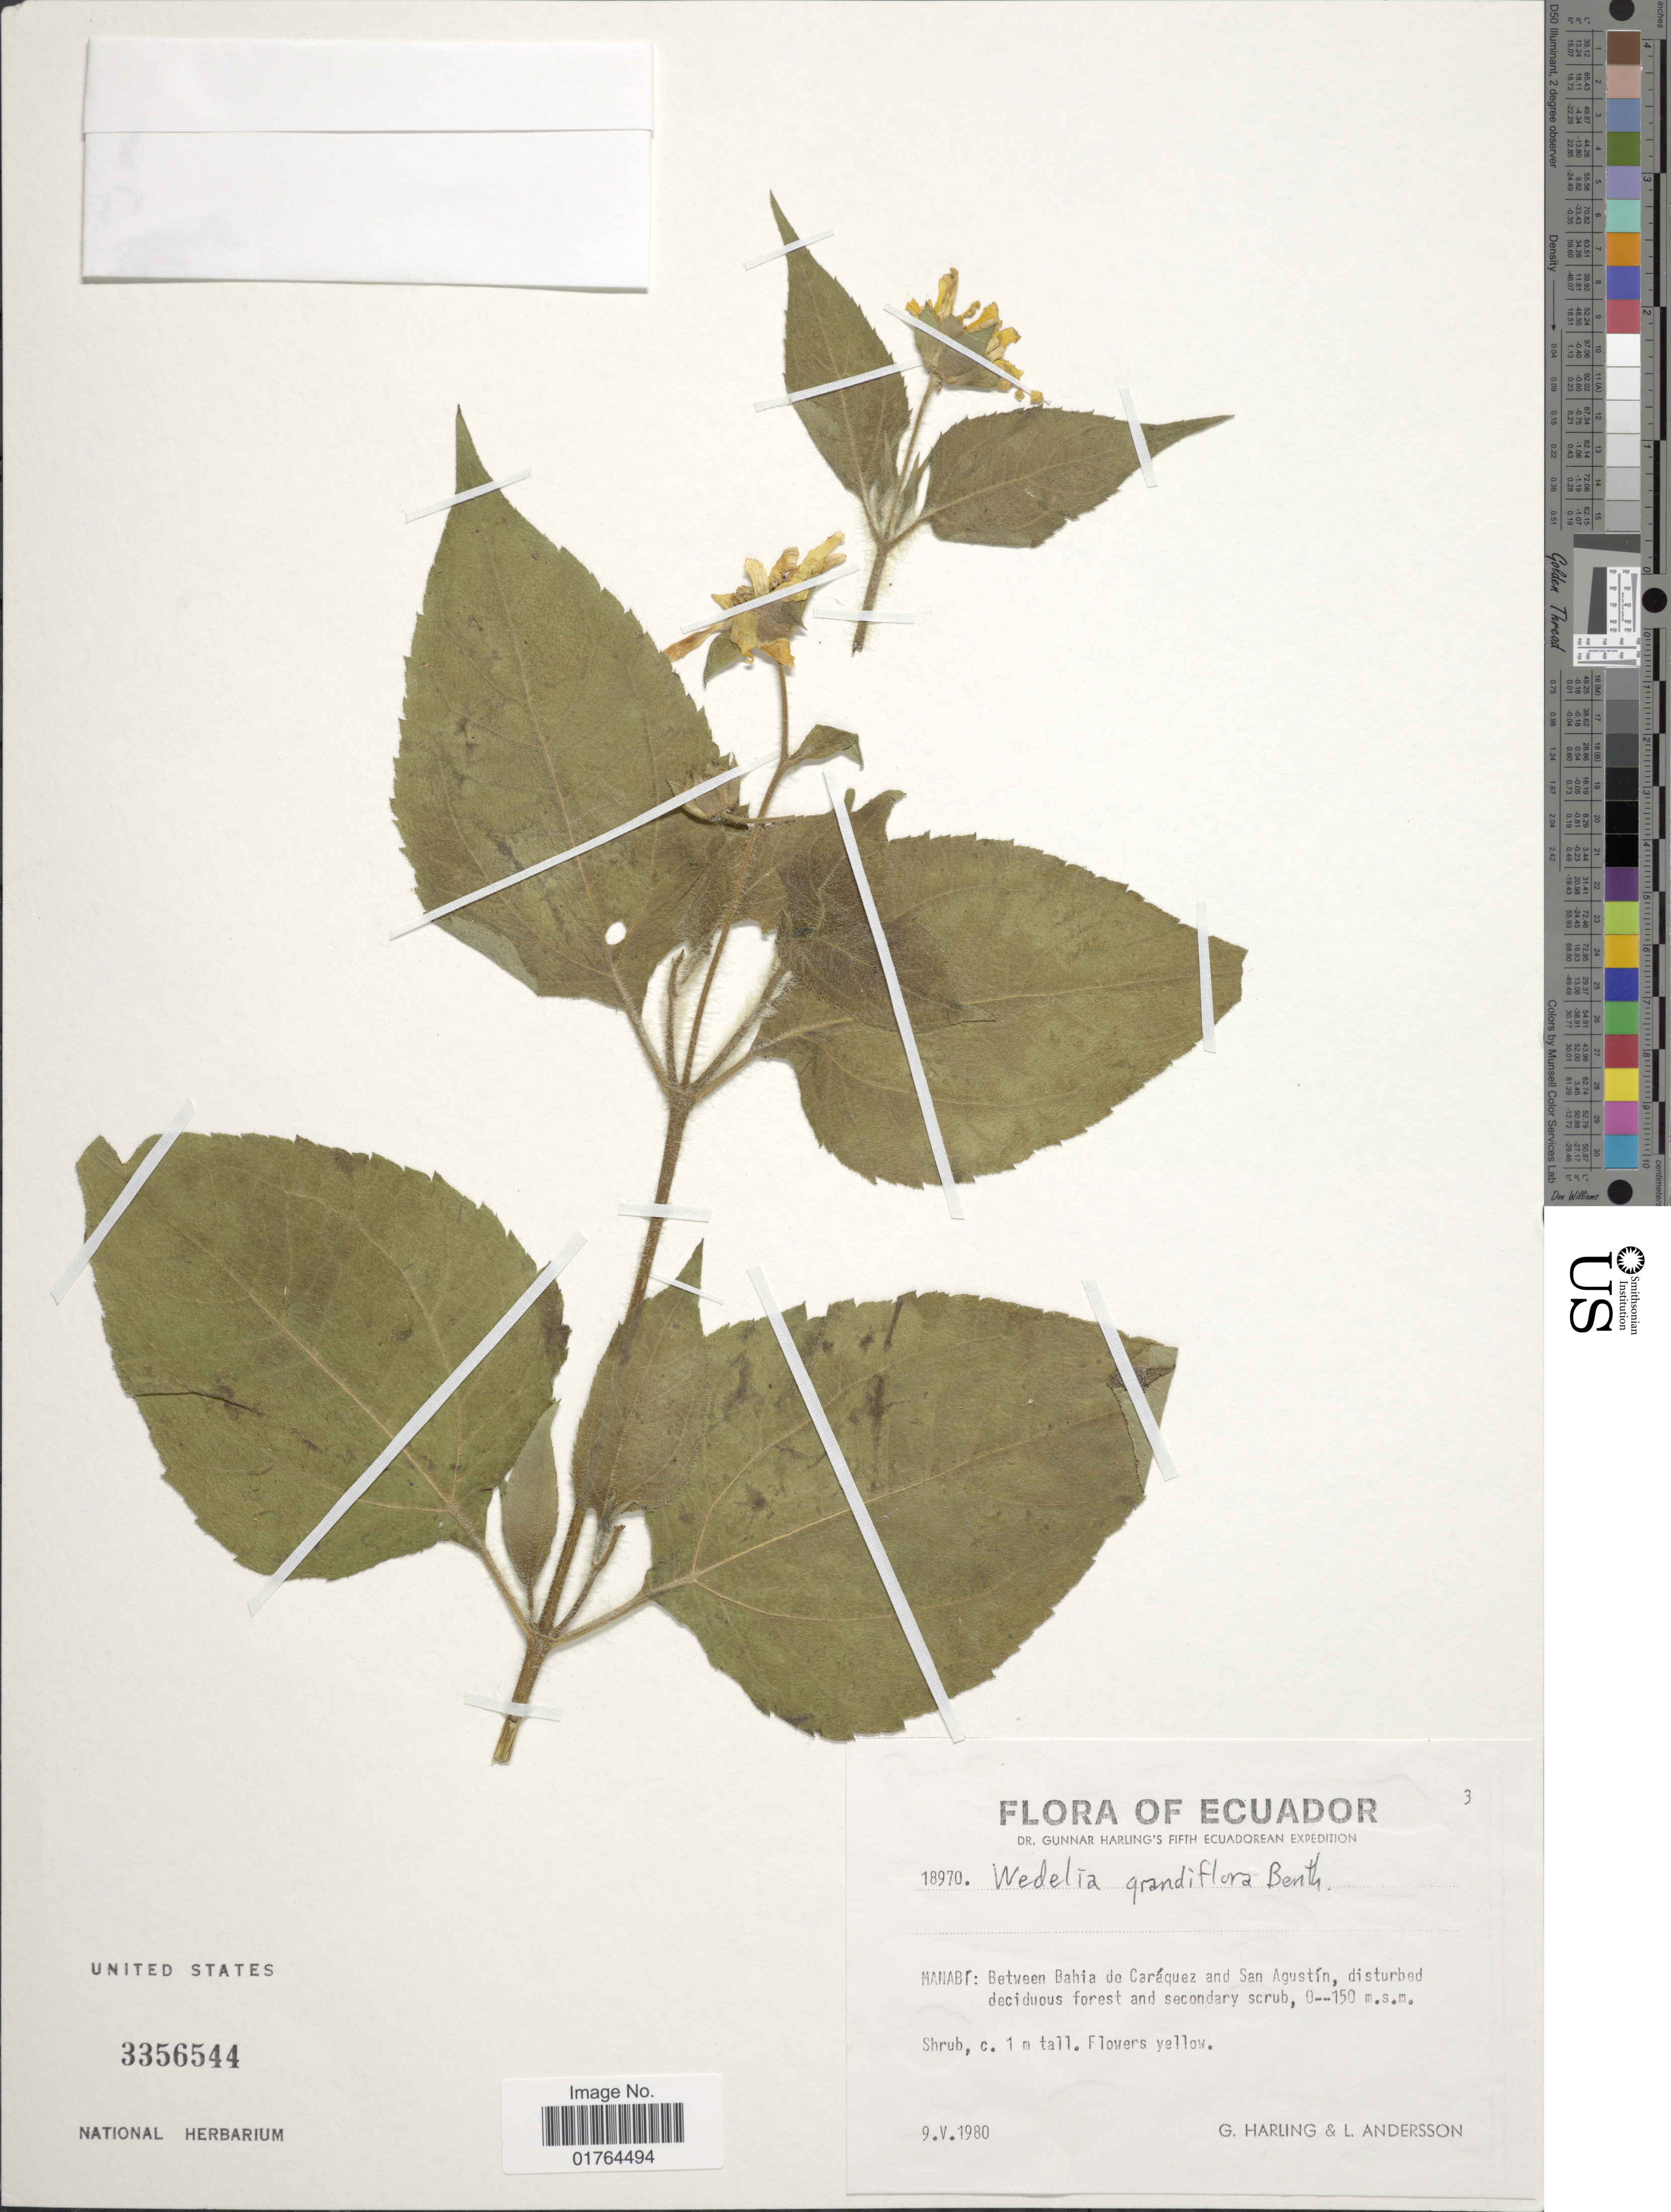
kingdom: Plantae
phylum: Tracheophyta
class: Magnoliopsida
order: Asterales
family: Asteraceae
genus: Wedelia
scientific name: Wedelia grandiflora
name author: Benth.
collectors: G. Harling & L. Andersson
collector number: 18970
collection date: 1980-05-09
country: Ecuador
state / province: Manabí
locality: Between Bahia de Caraquez and San Agustin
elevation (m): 0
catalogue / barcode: US 3356544